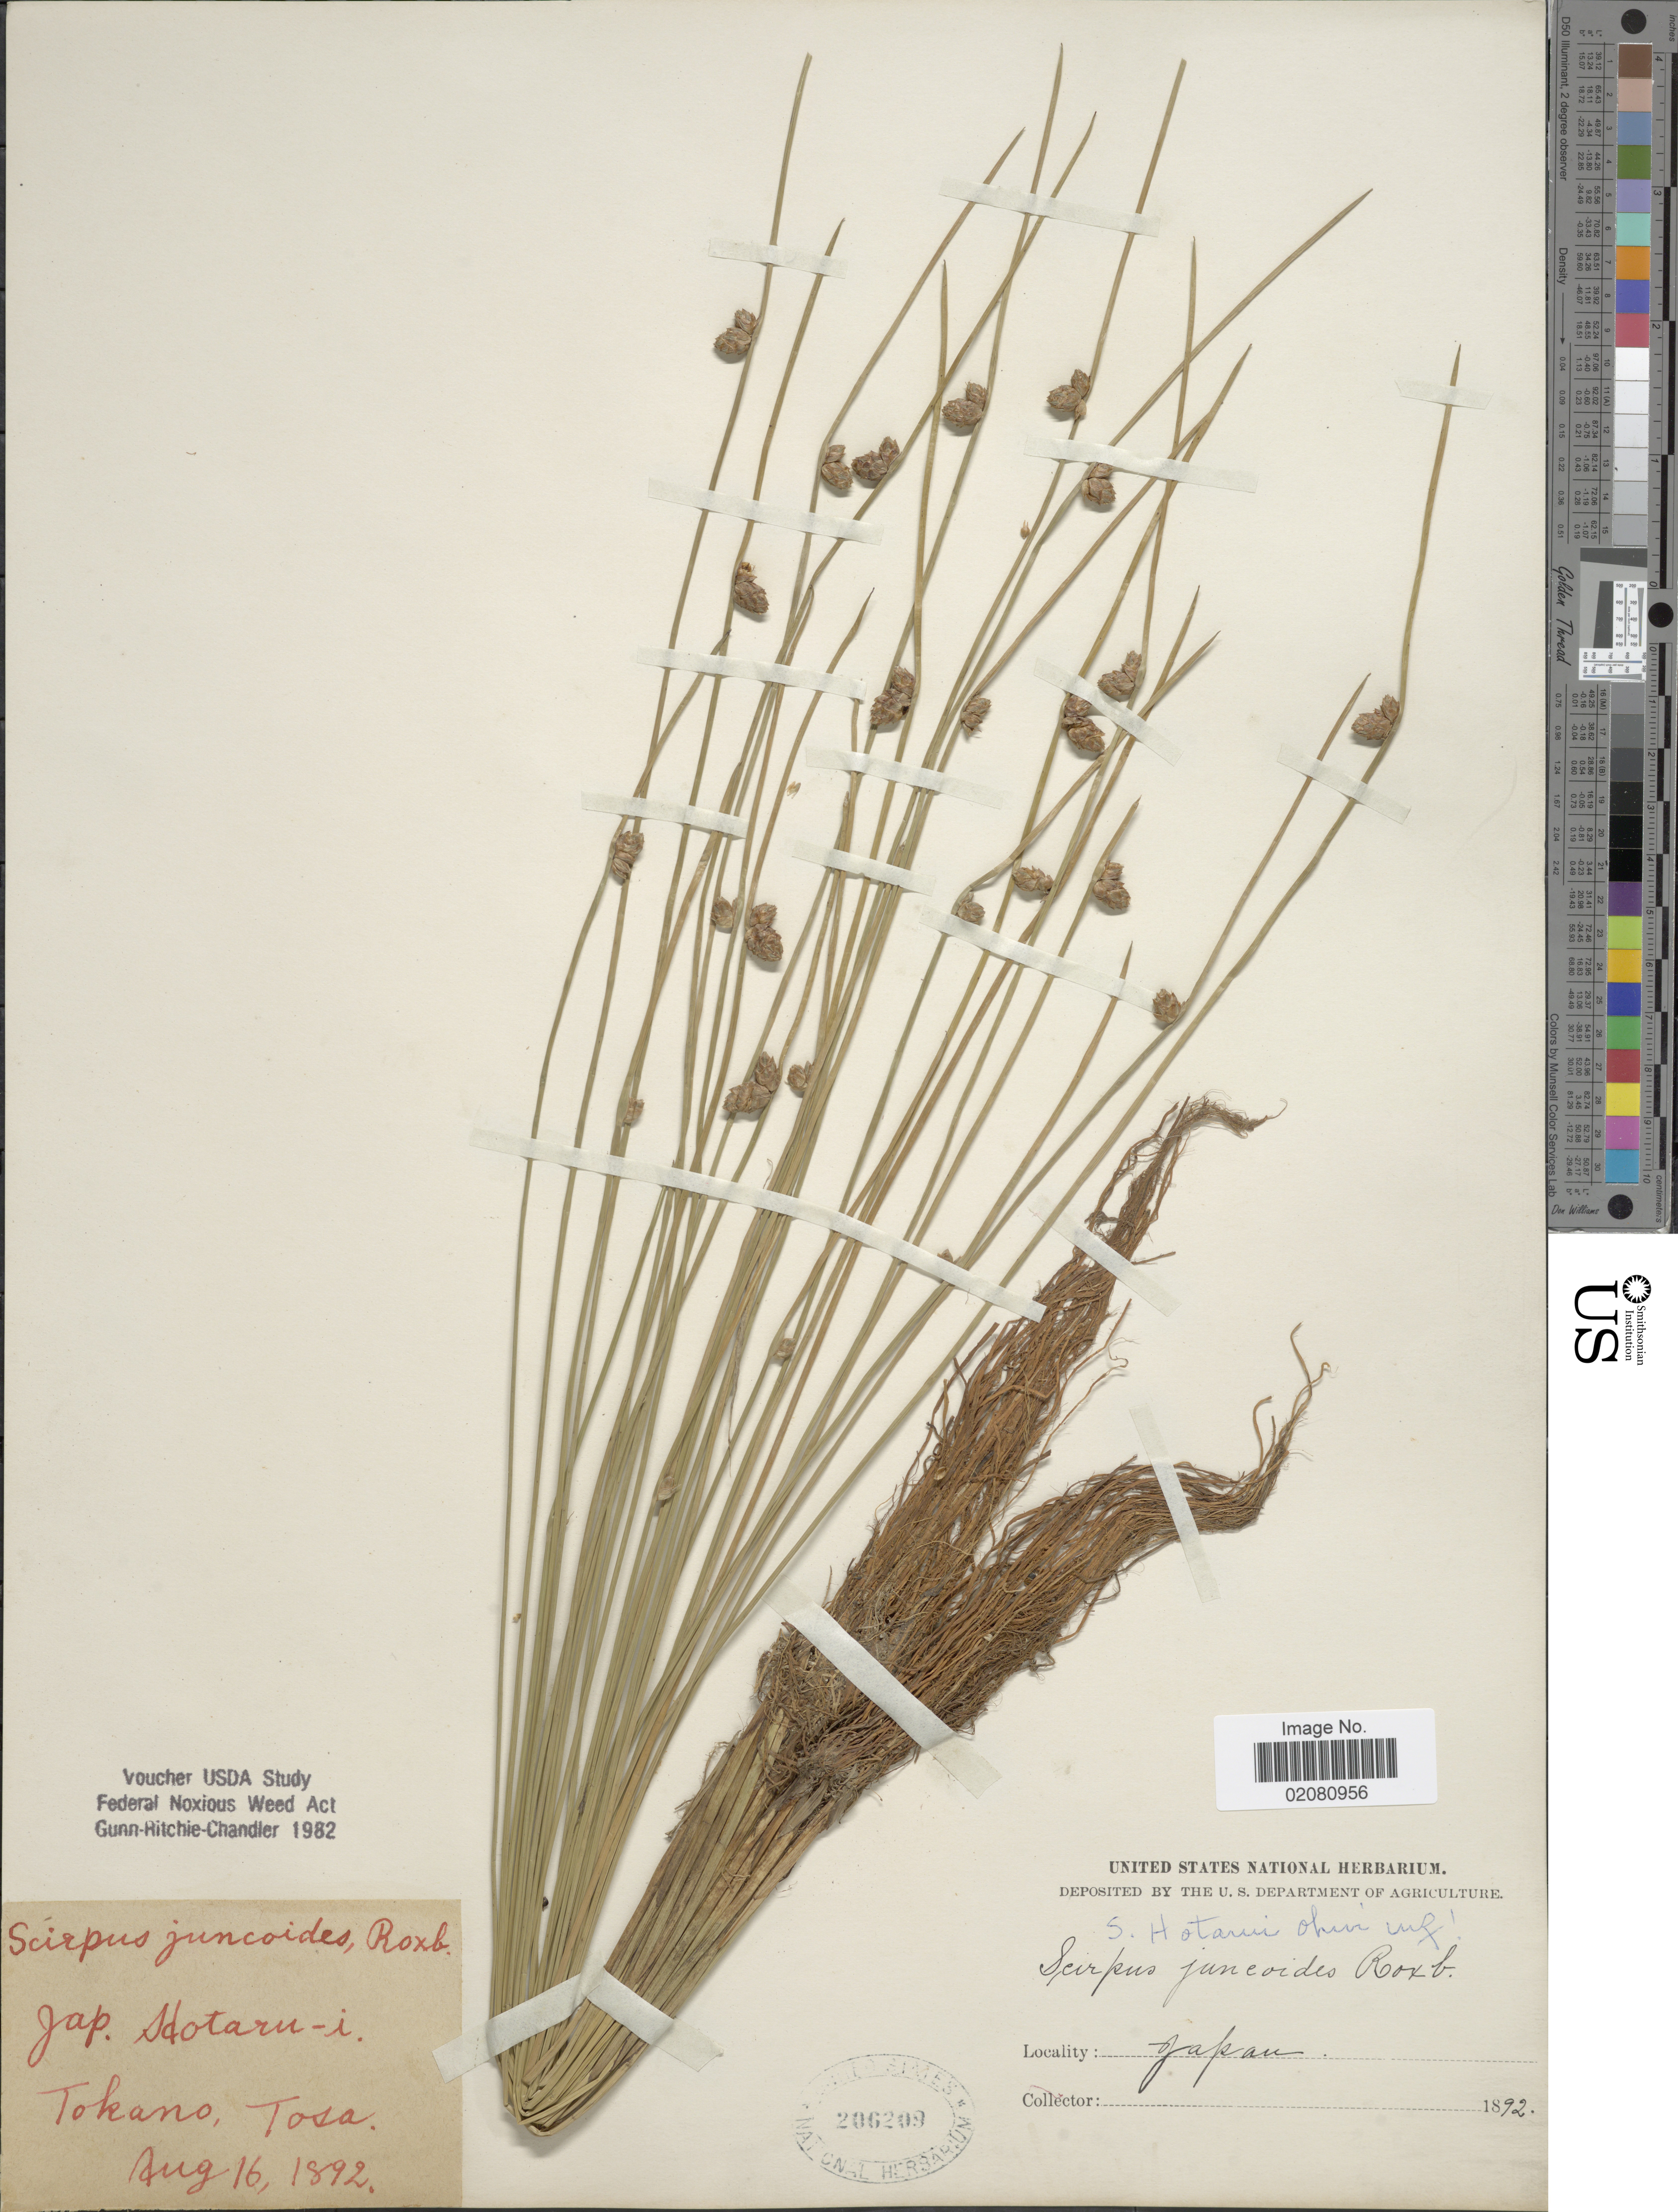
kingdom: Plantae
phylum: Tracheophyta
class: Liliopsida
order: Poales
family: Cyperaceae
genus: Schoenoplectus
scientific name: Schoenoplectus juncoides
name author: (Roxb.) Palla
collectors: U.S. National Herbarium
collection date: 1892-08-16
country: Japan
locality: Tokano, Tosa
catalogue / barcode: US 206209